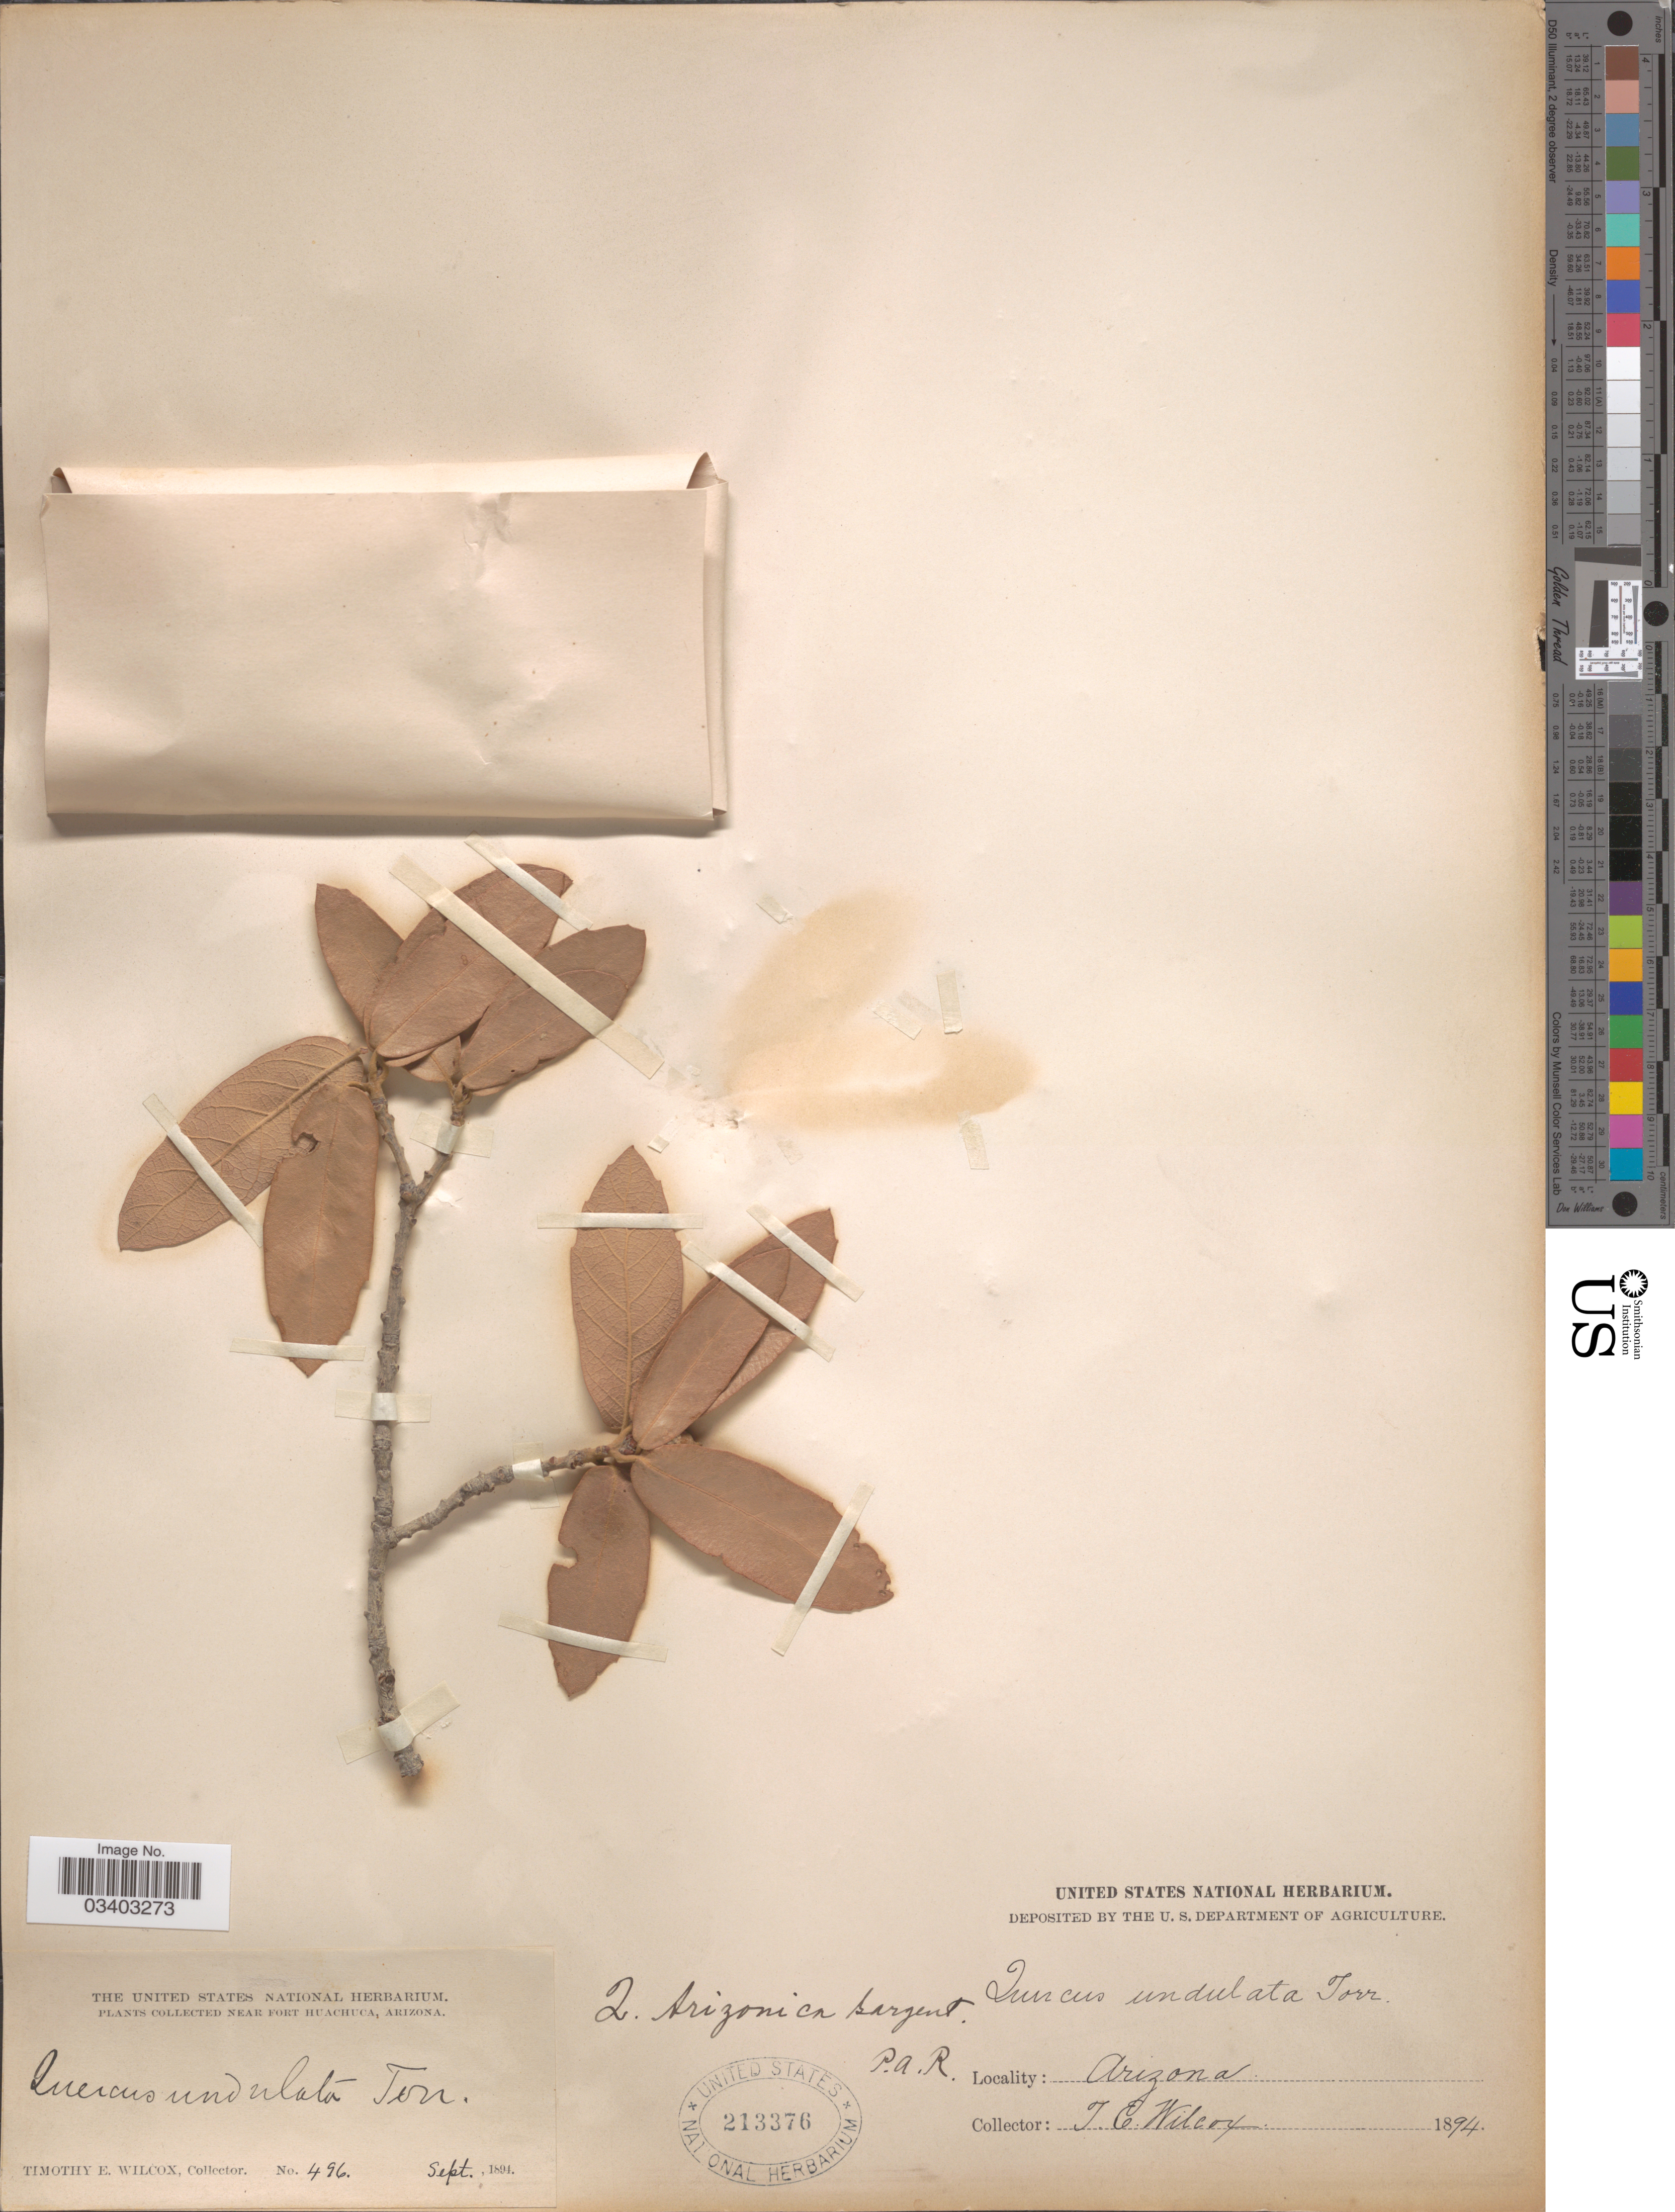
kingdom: Plantae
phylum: Tracheophyta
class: Magnoliopsida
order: Fagales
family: Fagaceae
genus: Quercus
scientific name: Quercus arizonica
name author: Sarg.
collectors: T. E. Wilcox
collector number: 496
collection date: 1894-09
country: United States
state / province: Arizona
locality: Near Fort Huachuca.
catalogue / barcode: US 213376